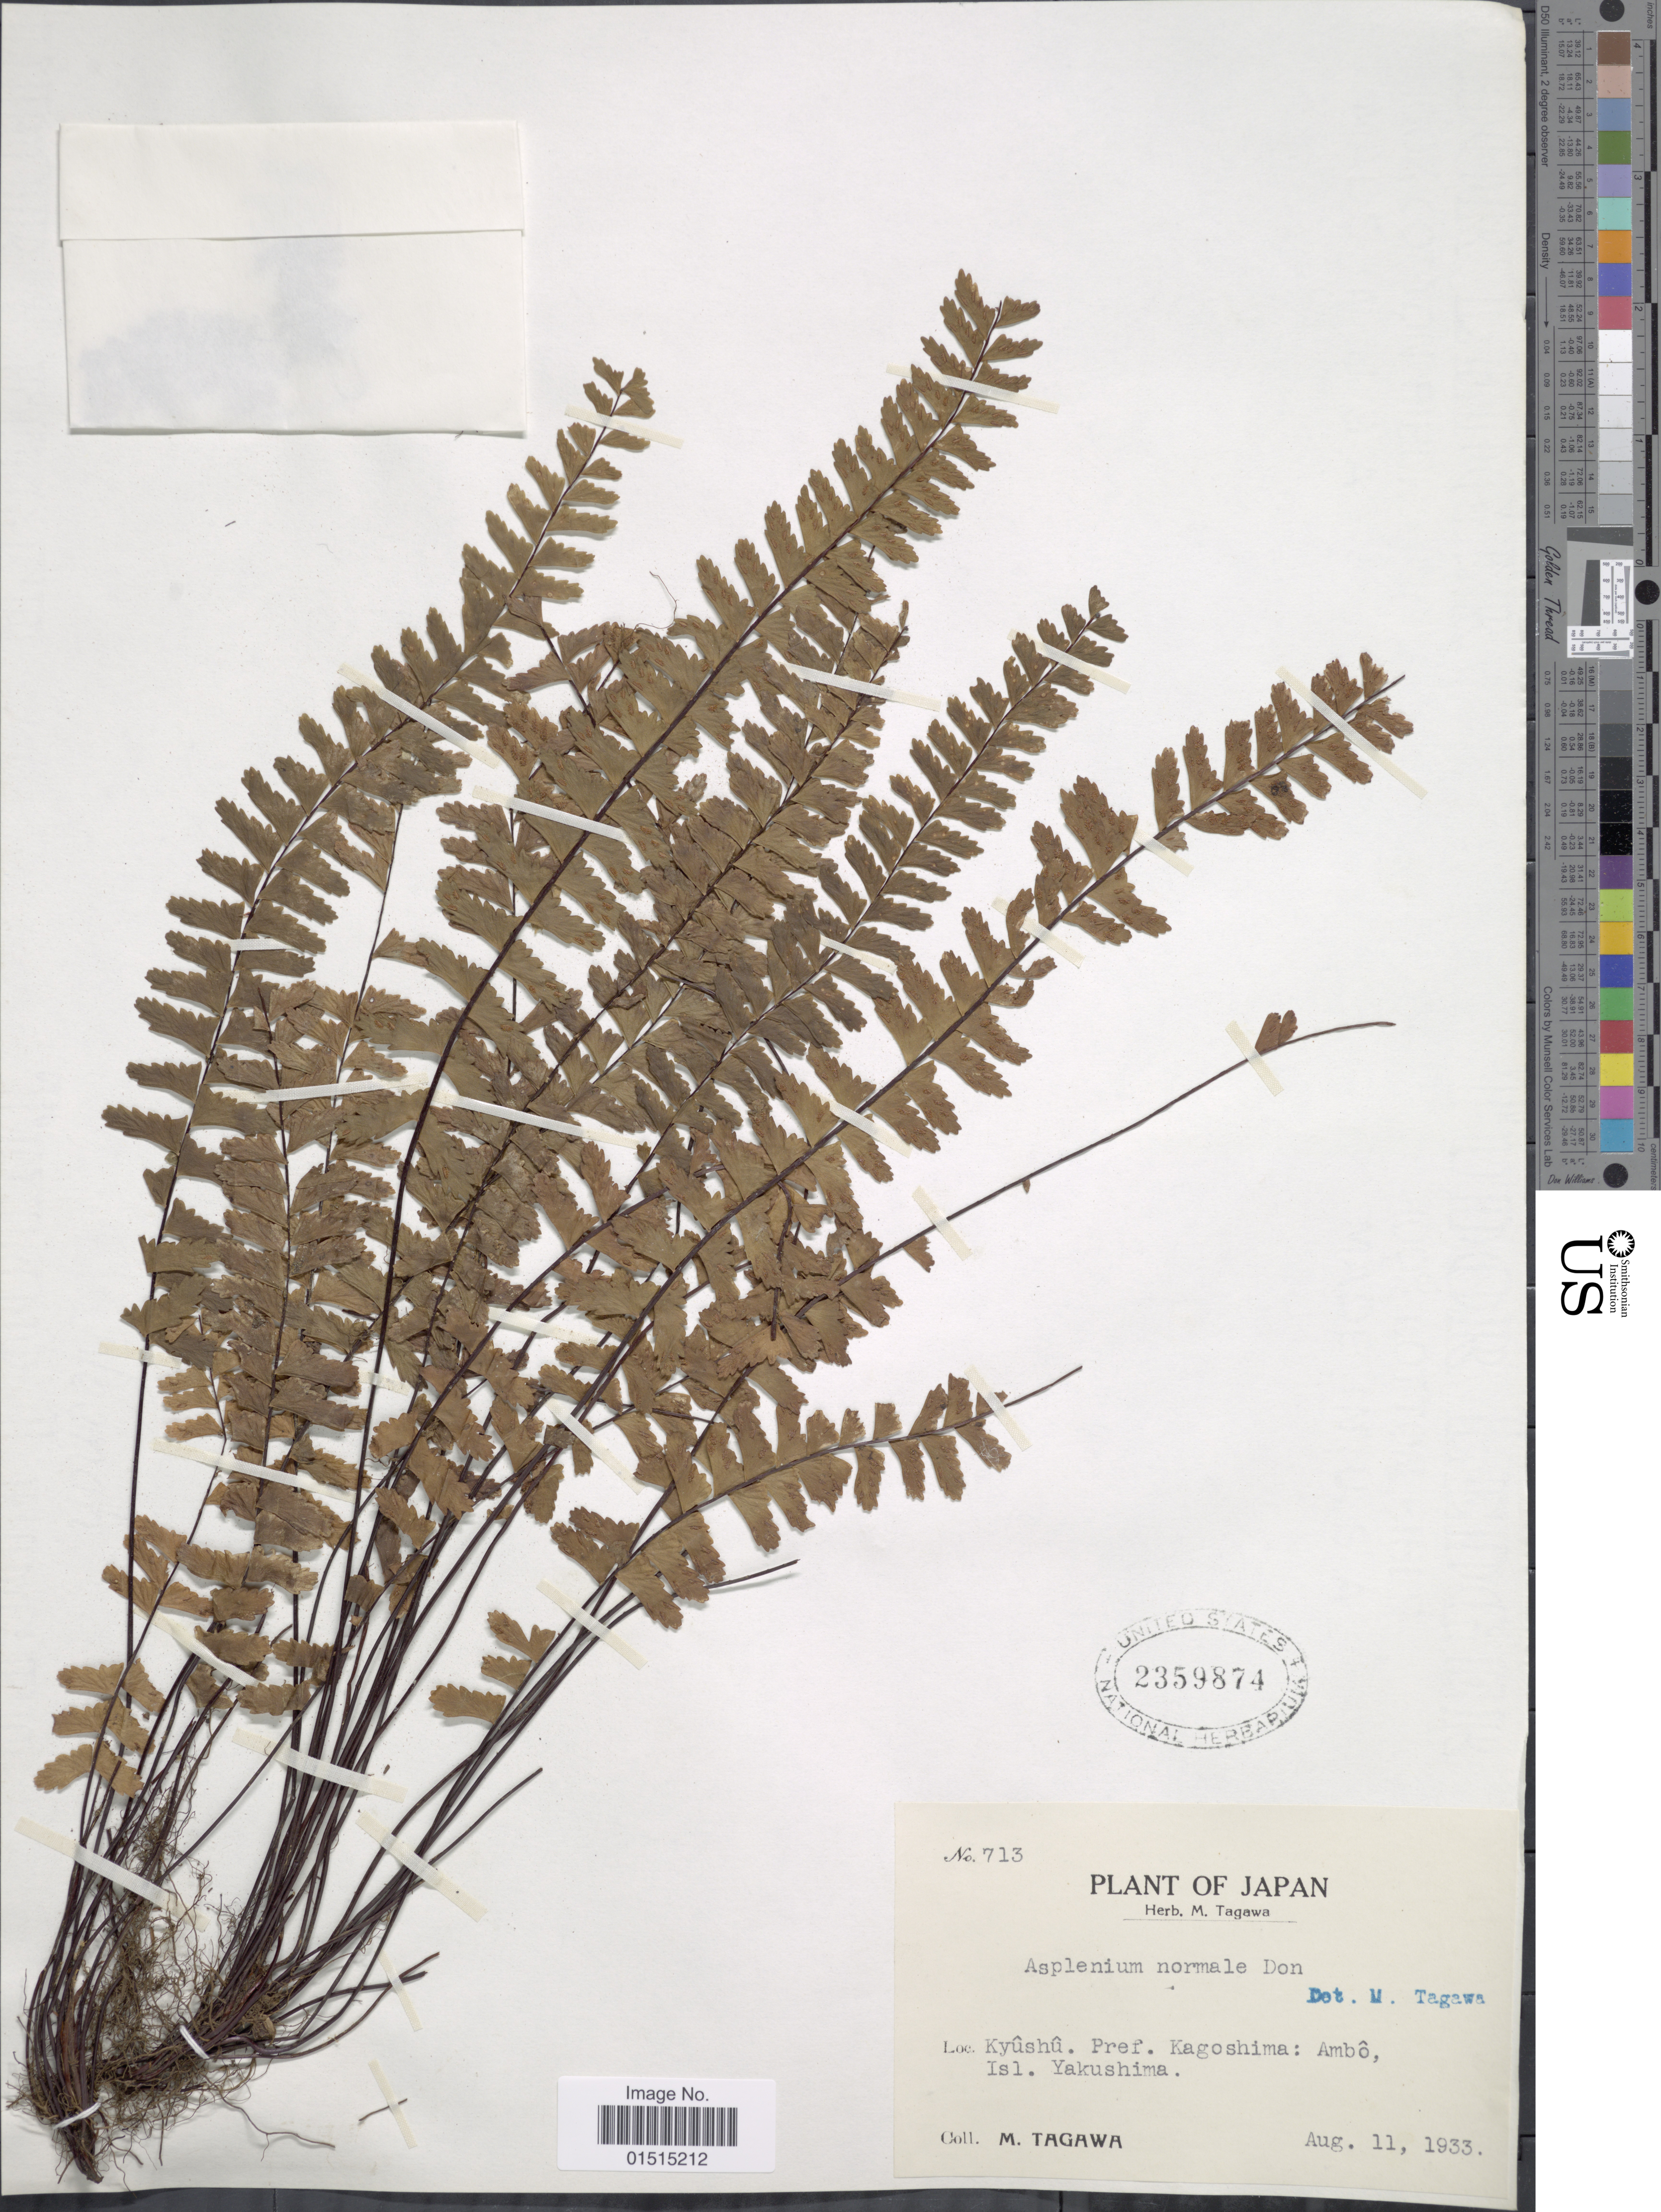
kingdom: Plantae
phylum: Tracheophyta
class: Polypodiopsida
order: Polypodiales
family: Aspleniaceae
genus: Asplenium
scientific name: Asplenium normale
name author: D. Don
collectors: M. Tagawa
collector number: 713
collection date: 1933-08-11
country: Japan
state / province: Kagosima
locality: Kyushu: Ambo, Isl. Yakushima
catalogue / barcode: US 2359874